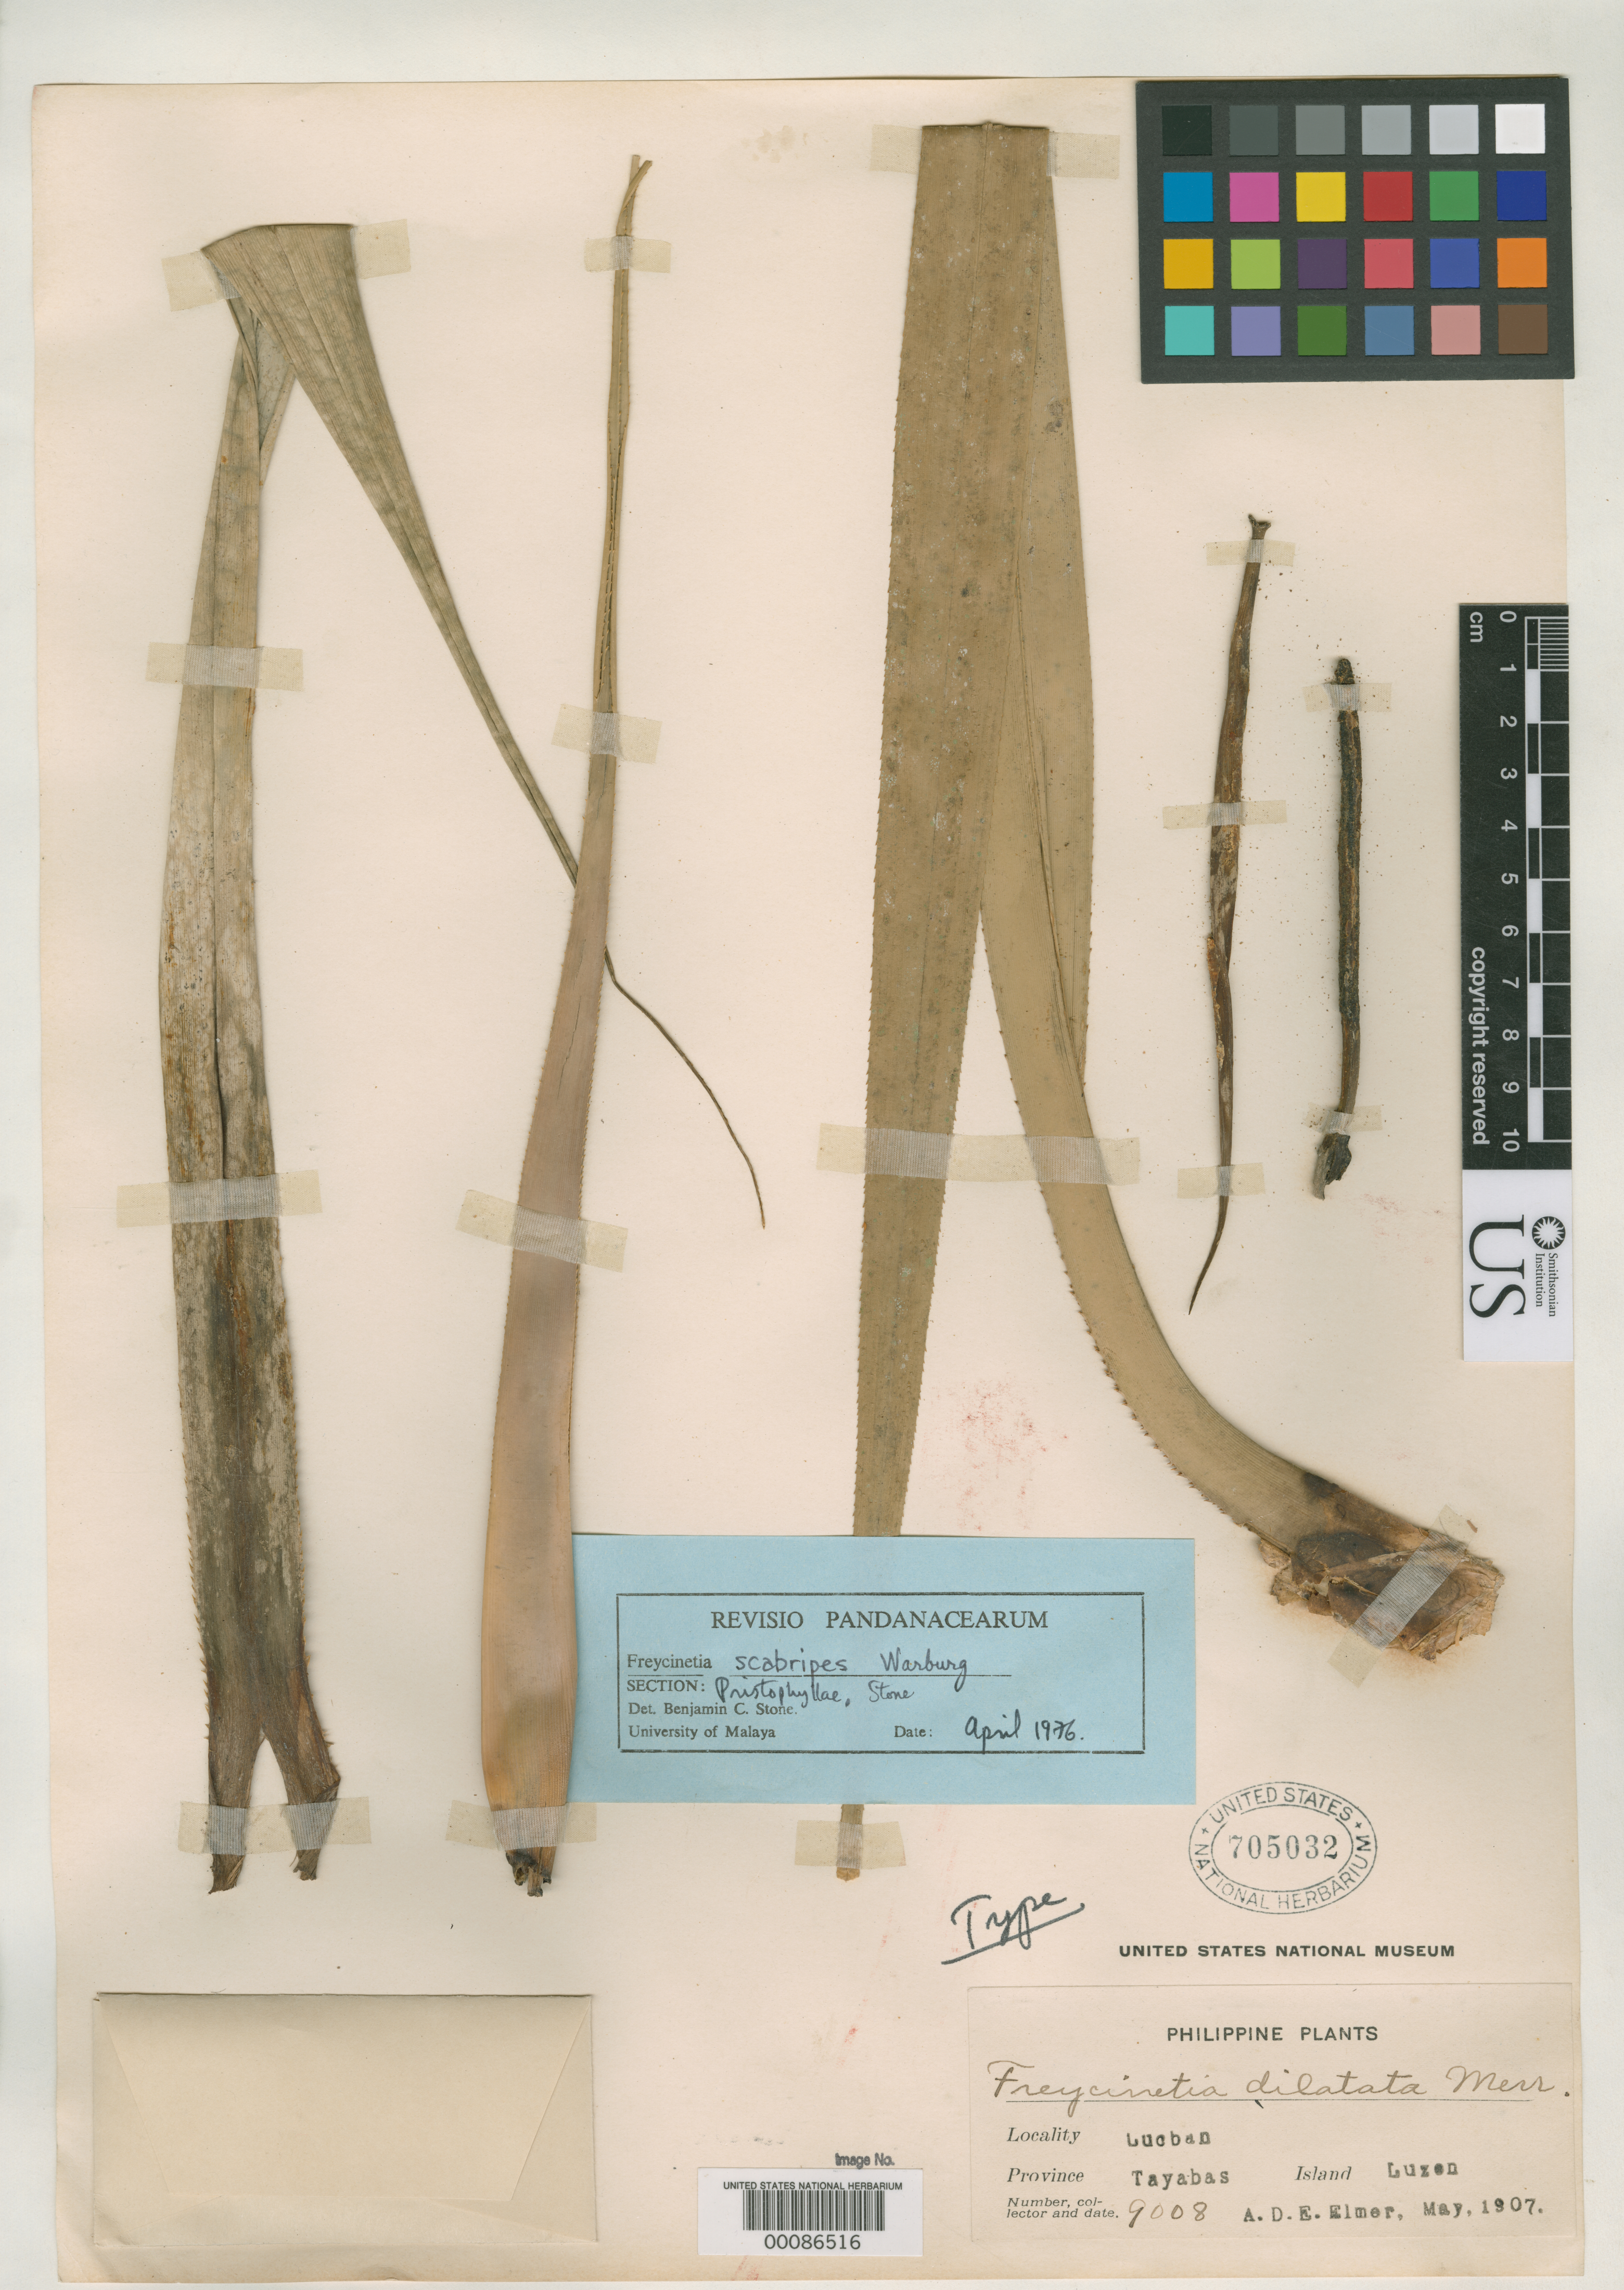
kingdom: Plantae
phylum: Tracheophyta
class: Liliopsida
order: Pandanales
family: Pandanaceae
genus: Freycinetia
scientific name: Freycinetia dilatata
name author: Merr. in Elmer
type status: Isotype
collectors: A. D. E. Elmer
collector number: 9008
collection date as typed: May 1907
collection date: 1907-05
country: Philippines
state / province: Calabarzon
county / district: Quezon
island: Luzon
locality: Lucban, Province of Tayabas, Luzon.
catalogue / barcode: US 705032